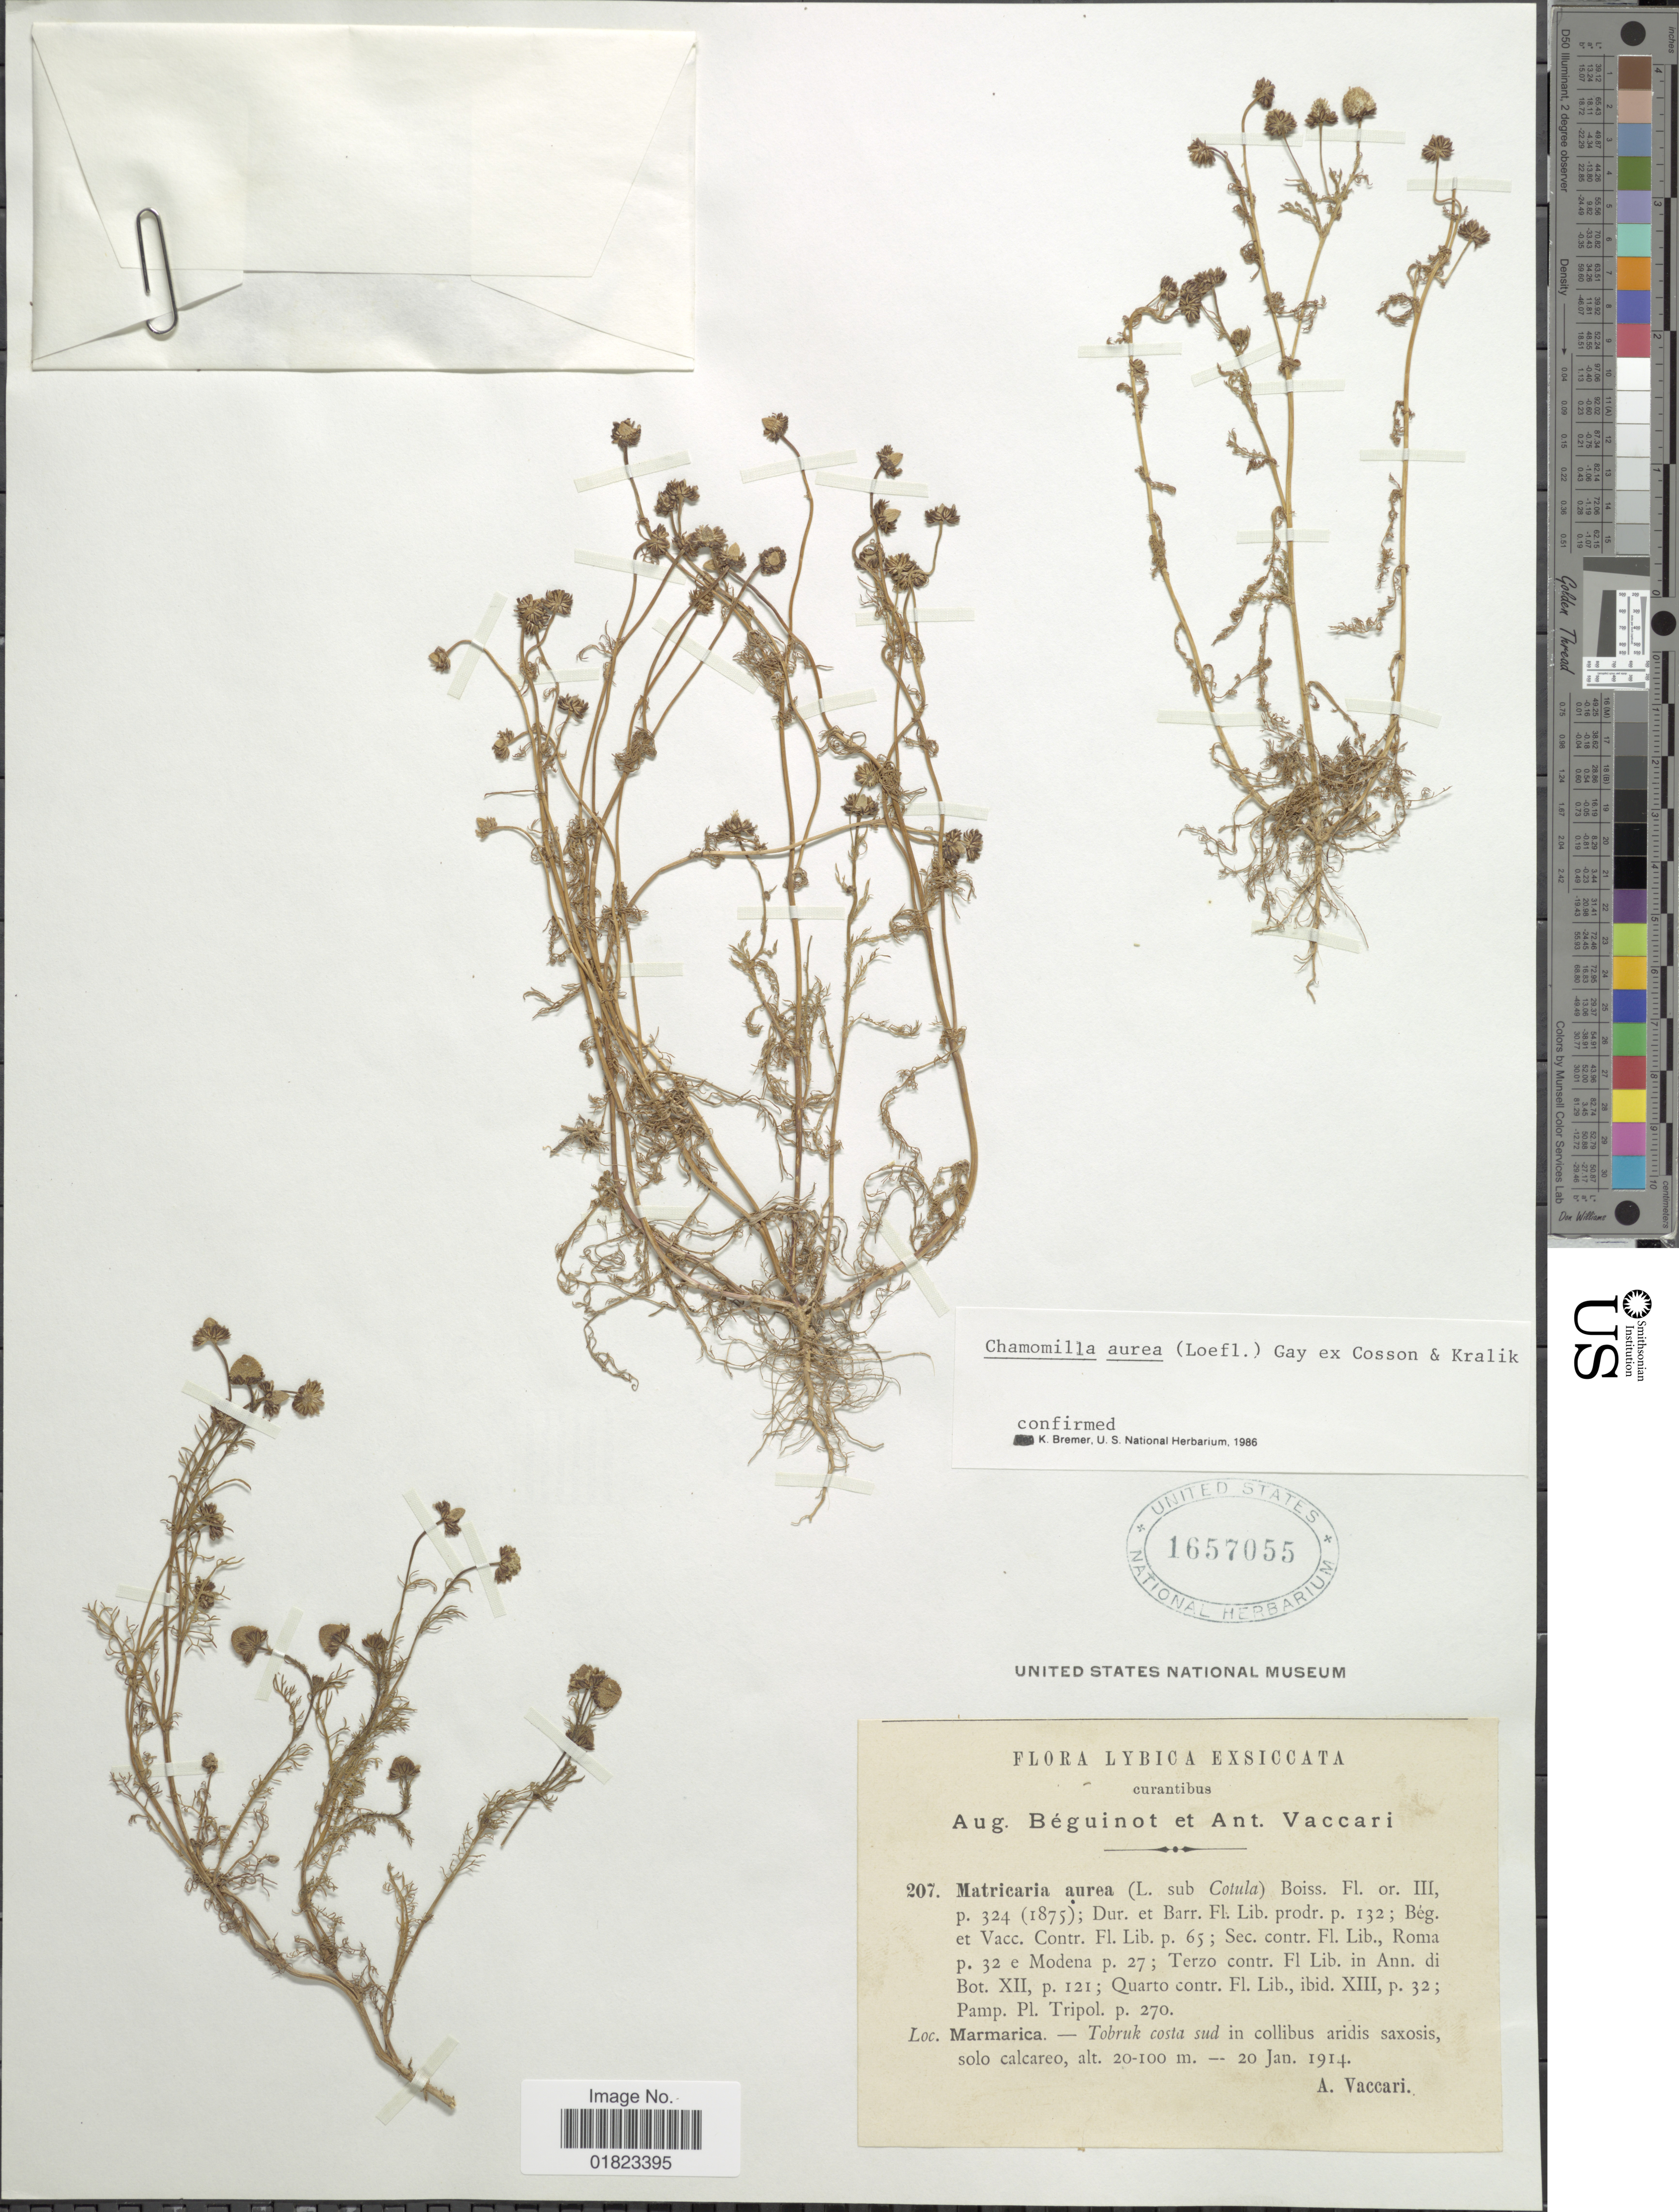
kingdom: Plantae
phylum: Tracheophyta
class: Magnoliopsida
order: Asterales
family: Asteraceae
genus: Matricaria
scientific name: Matricaria aurea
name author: (Loefl.) Sch. Bip.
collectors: A. Vaccari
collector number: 207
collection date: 1914-01-20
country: Libya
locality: Lybica. Marmarica - Tobruk costa sud in collibus aridis saxosis, solo calcareo.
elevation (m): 20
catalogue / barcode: US 1657055